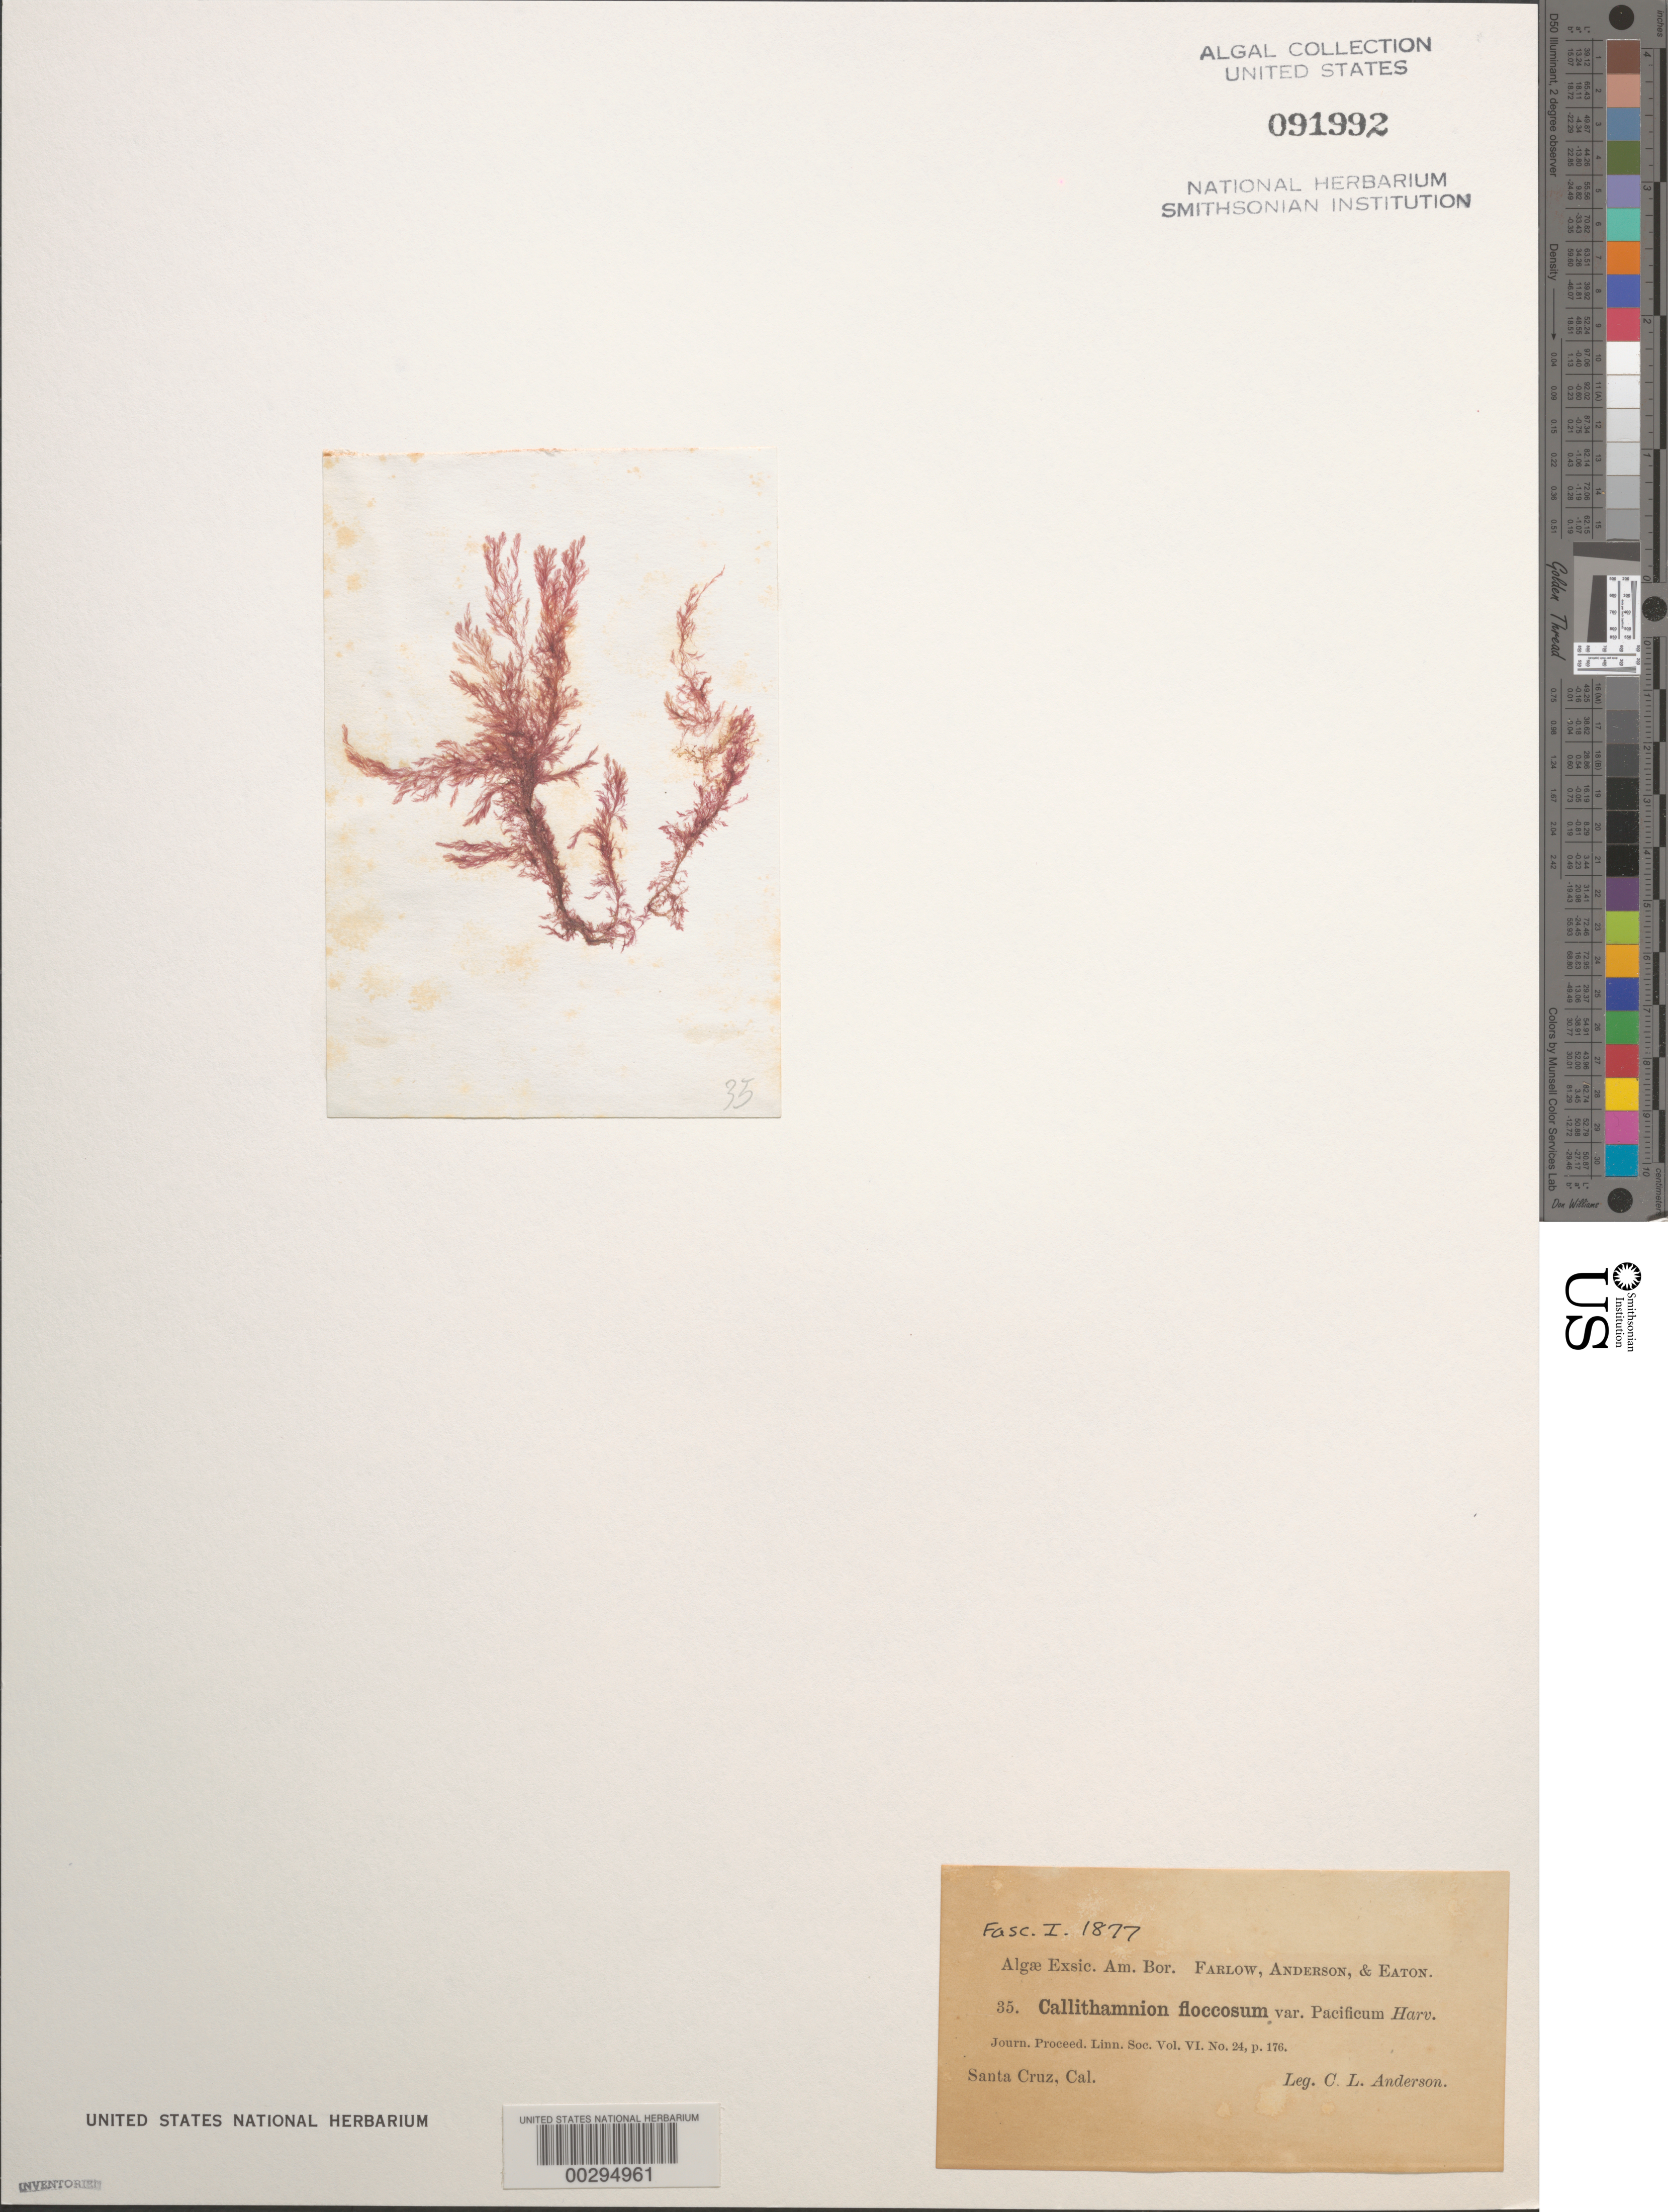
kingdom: Plantae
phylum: Rhodophyta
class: Florideophyceae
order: Ceramiales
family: Ceramiaceae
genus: Antithamnionella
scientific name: Antithamnionella floccosa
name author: (O.F. Muell.) Whittick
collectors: C. L. Anderson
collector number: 35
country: United States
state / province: California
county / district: Santa Cruz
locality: Santa Cruz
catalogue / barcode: US 91992